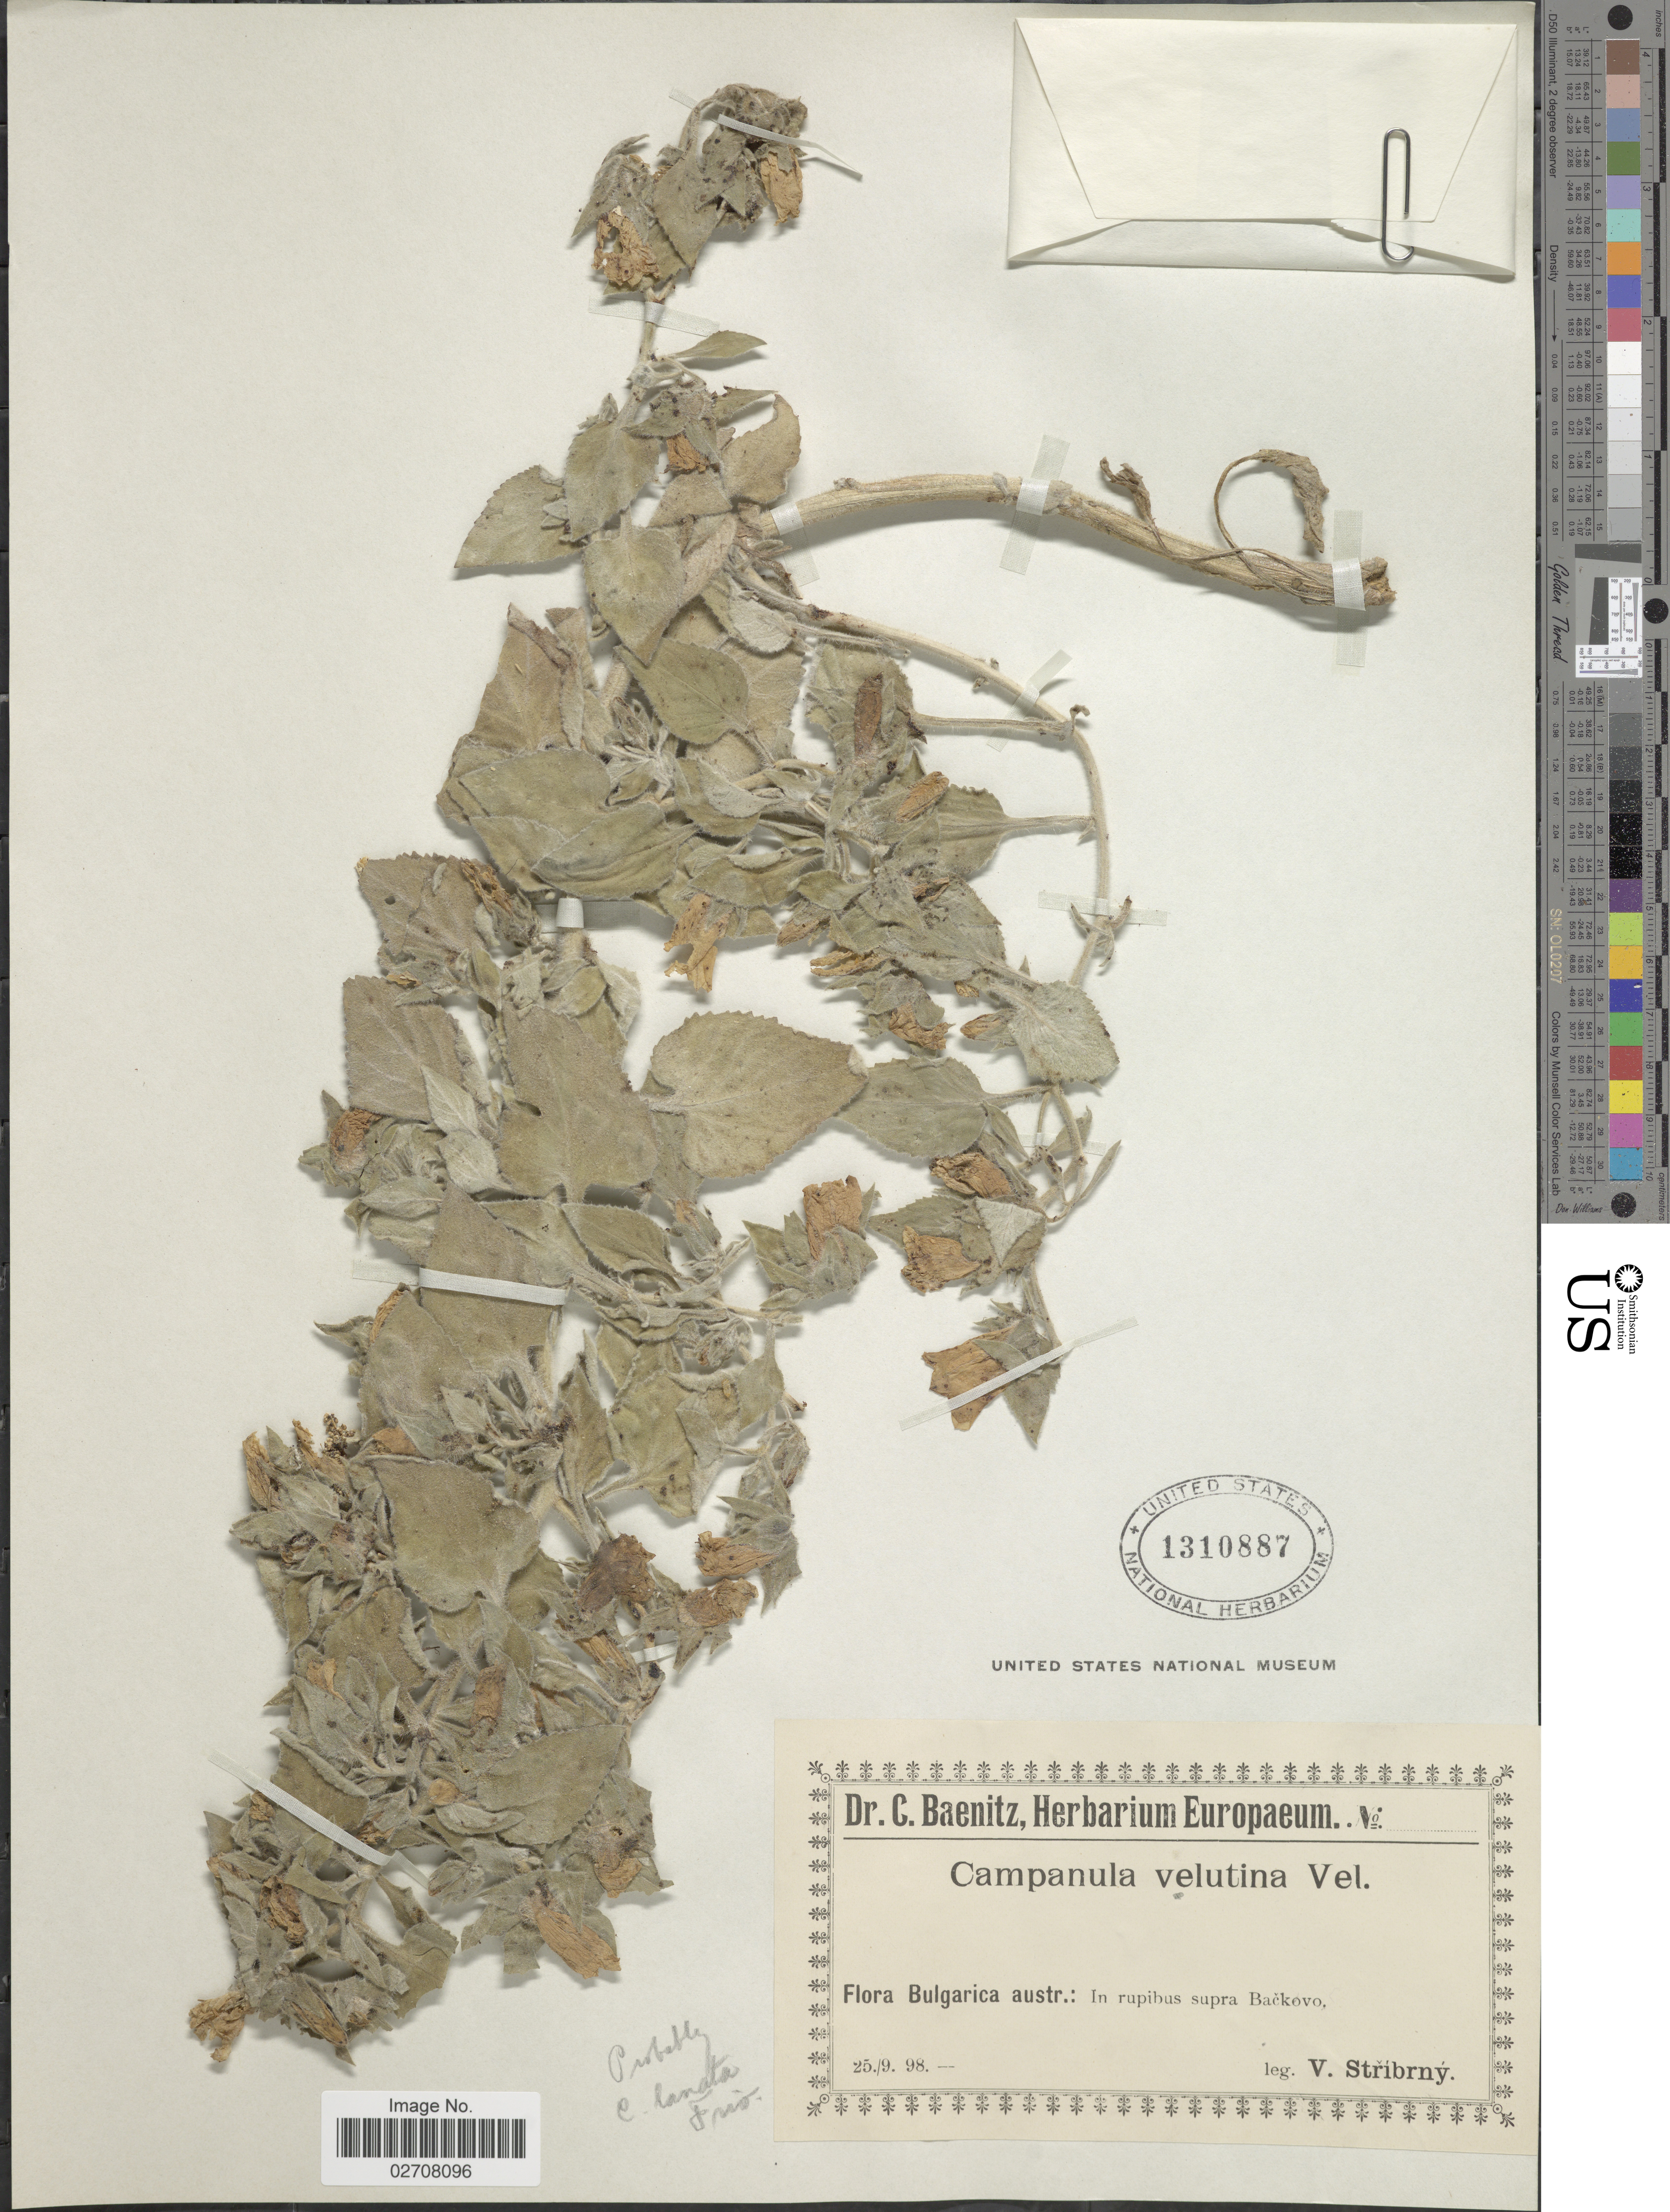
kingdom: Plantae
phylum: Tracheophyta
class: Magnoliopsida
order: Asterales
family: Campanulaceae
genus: Campanula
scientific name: Campanula velutina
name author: Desf.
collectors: V. Stribrny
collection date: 1898-09-25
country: Bulgaria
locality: Bulgarica austr.: In rupibus supra Backovo.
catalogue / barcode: US 1310887